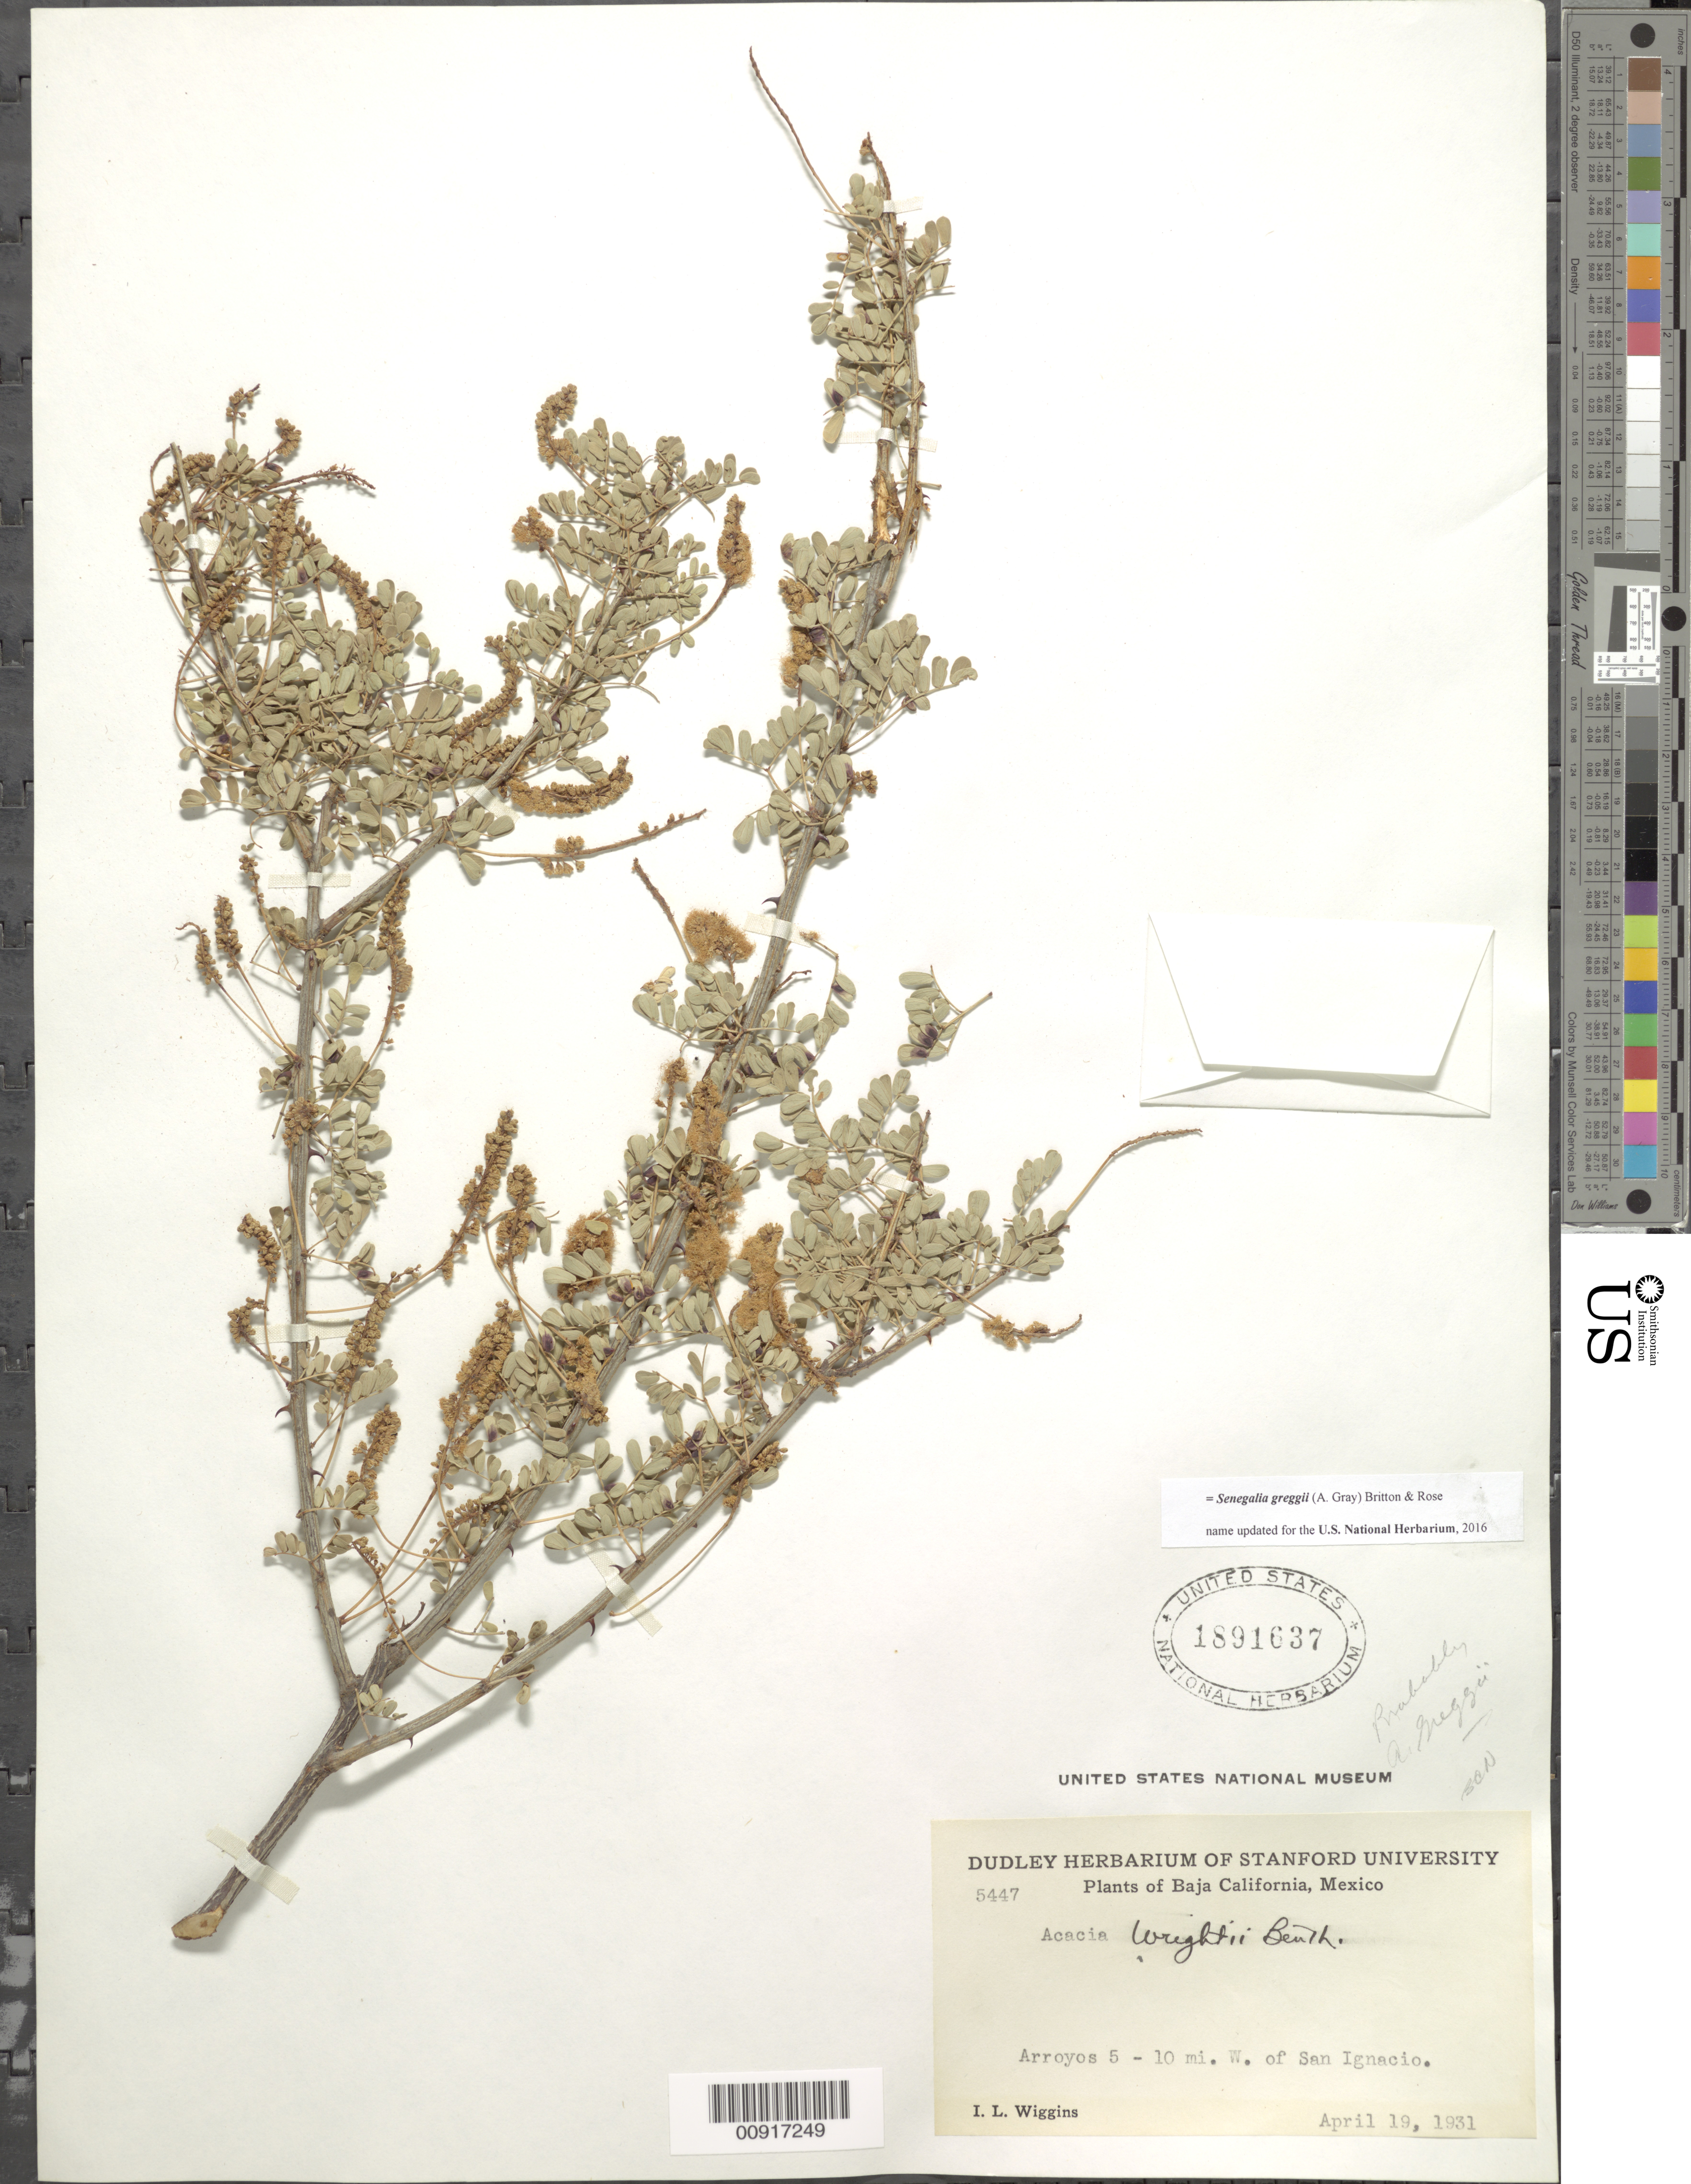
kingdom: Plantae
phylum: Tracheophyta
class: Magnoliopsida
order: Fabales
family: Fabaceae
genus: Senegalia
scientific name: Senegalia greggii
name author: (A. Gray) Britton & Rose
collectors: I. L. Wiggins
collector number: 5447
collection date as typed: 19 Apr 1931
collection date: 1931-04-19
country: Mexico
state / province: Baja California Norte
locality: Arroyos 5-10 mi. W of San Ignacio.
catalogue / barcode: US 1891637